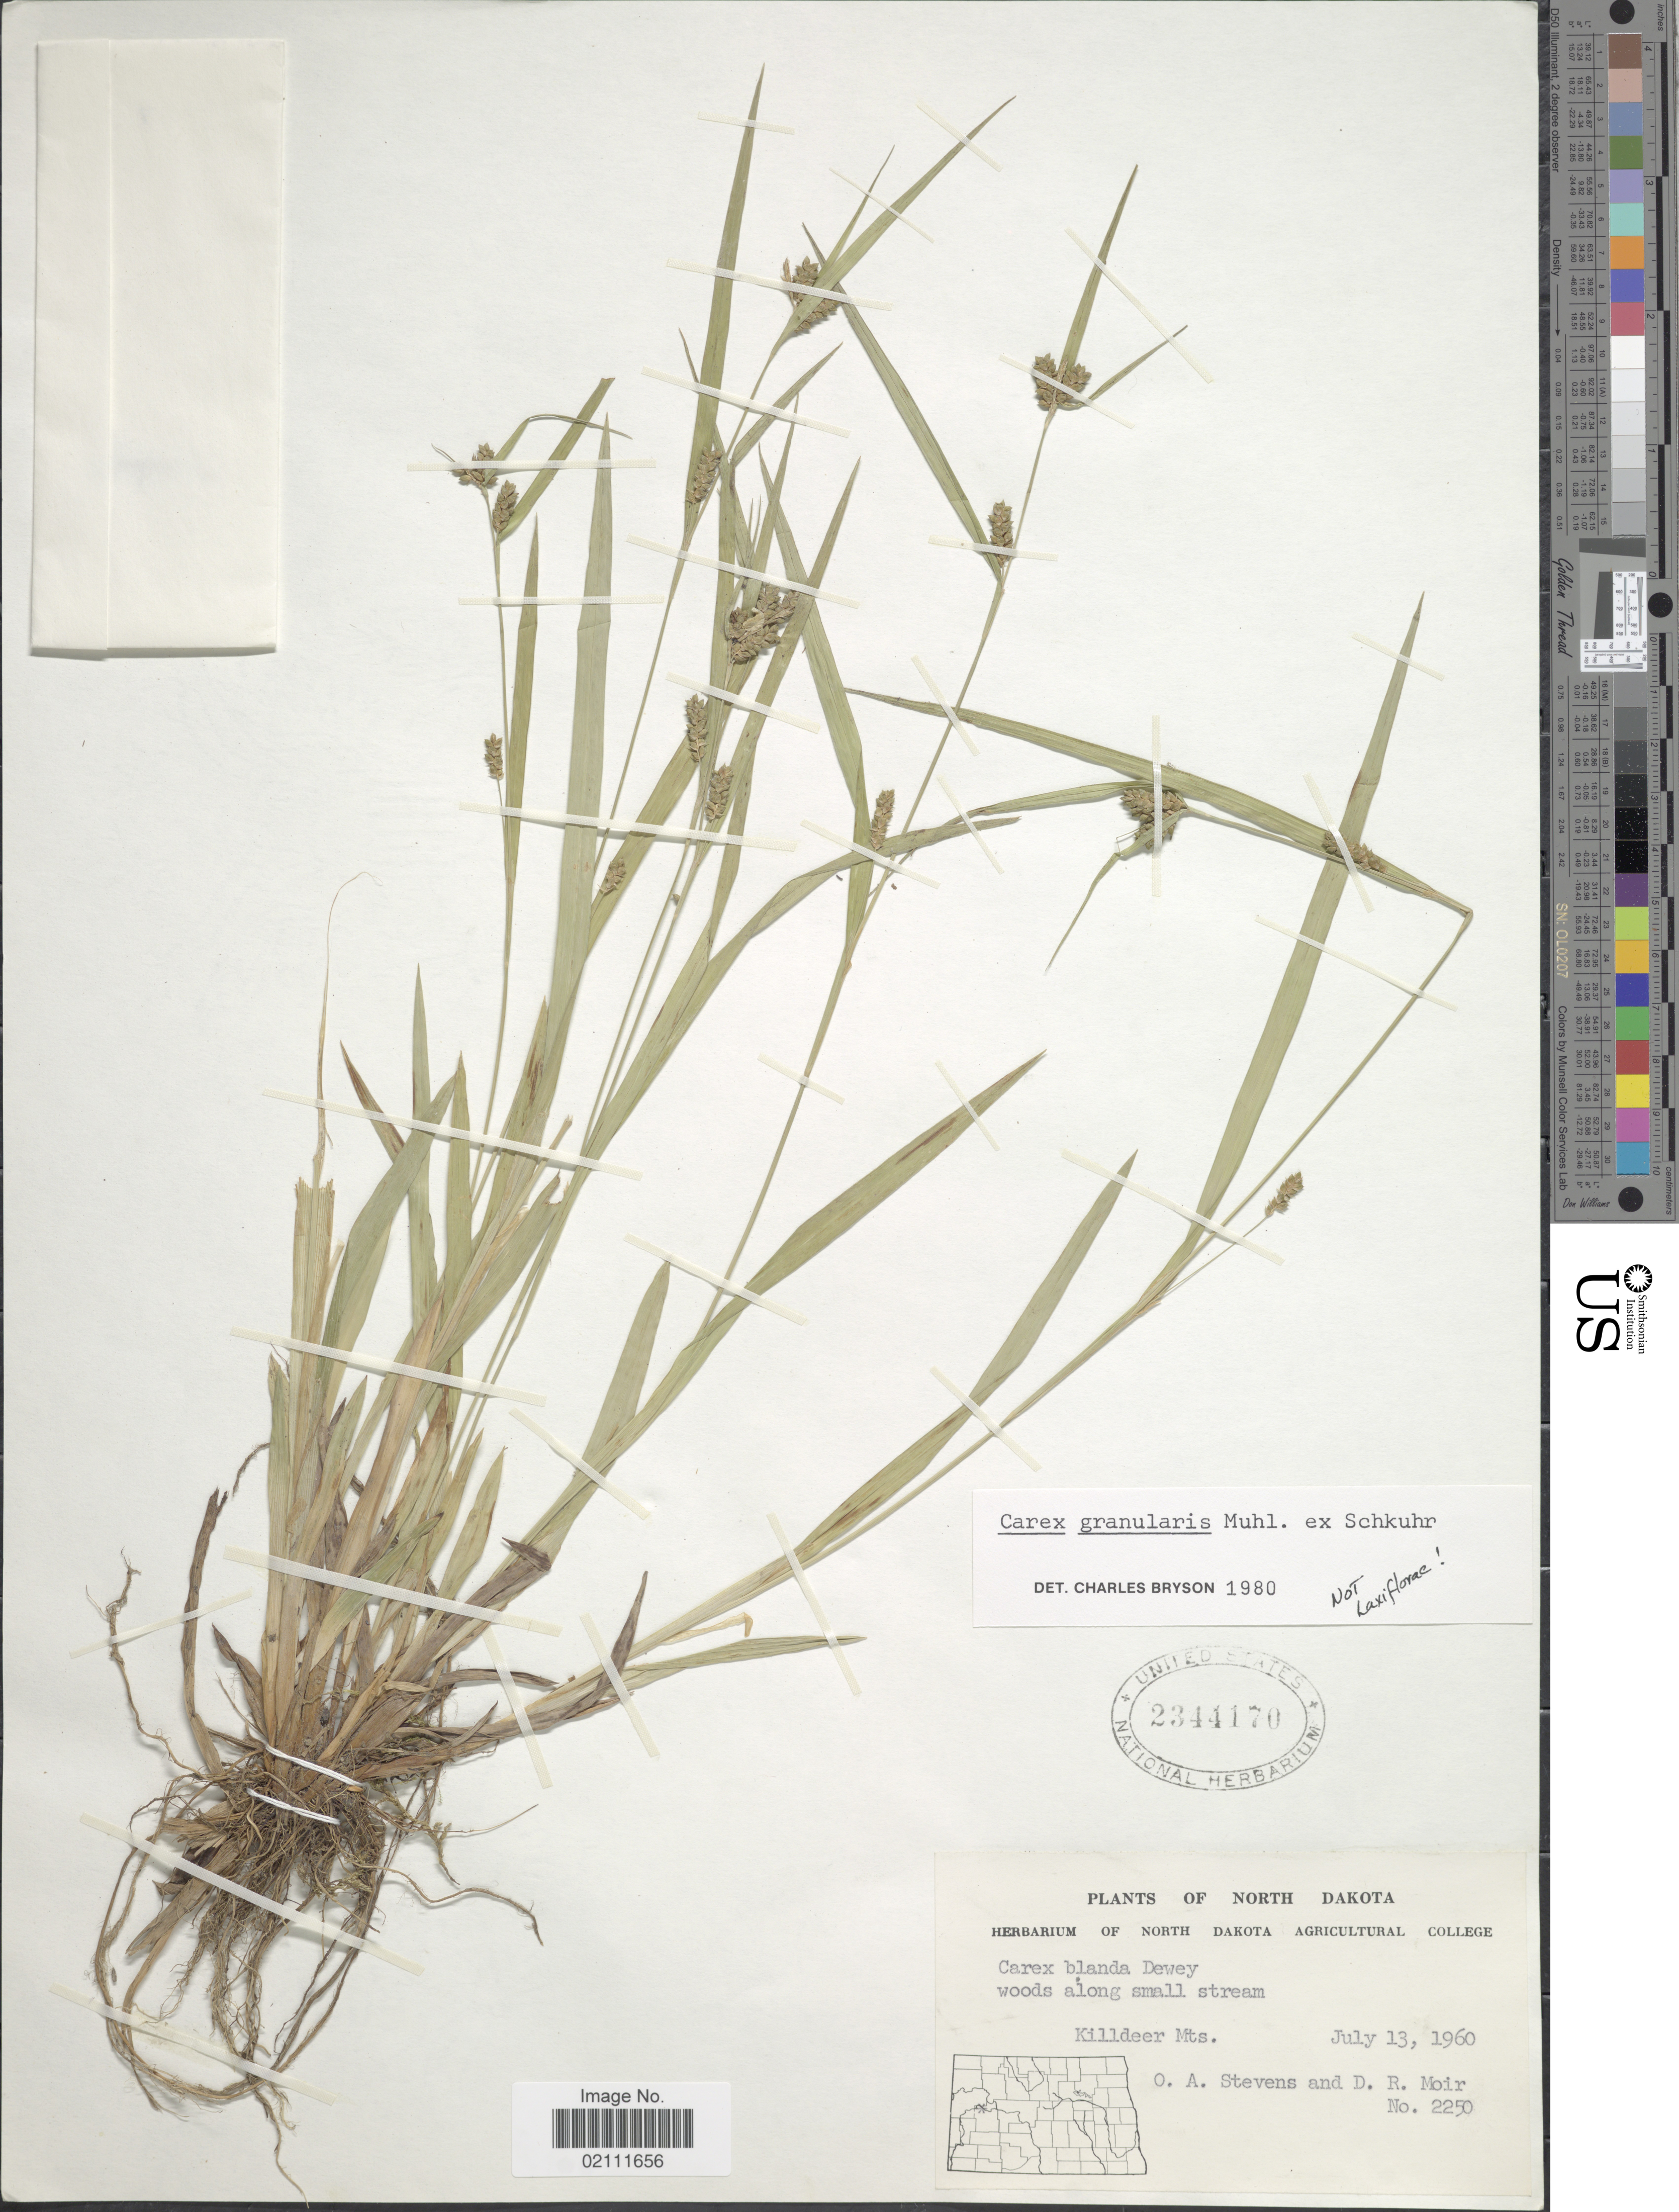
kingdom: Plantae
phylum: Tracheophyta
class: Liliopsida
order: Poales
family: Cyperaceae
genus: Carex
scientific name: Carex granularis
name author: Muhl. ex Willd.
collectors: O. A. Stevens & D. Moir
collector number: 2250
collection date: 1960-07-13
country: United States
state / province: North Dakota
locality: Woods along small stream, Killdeer Mts.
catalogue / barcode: US 2344170